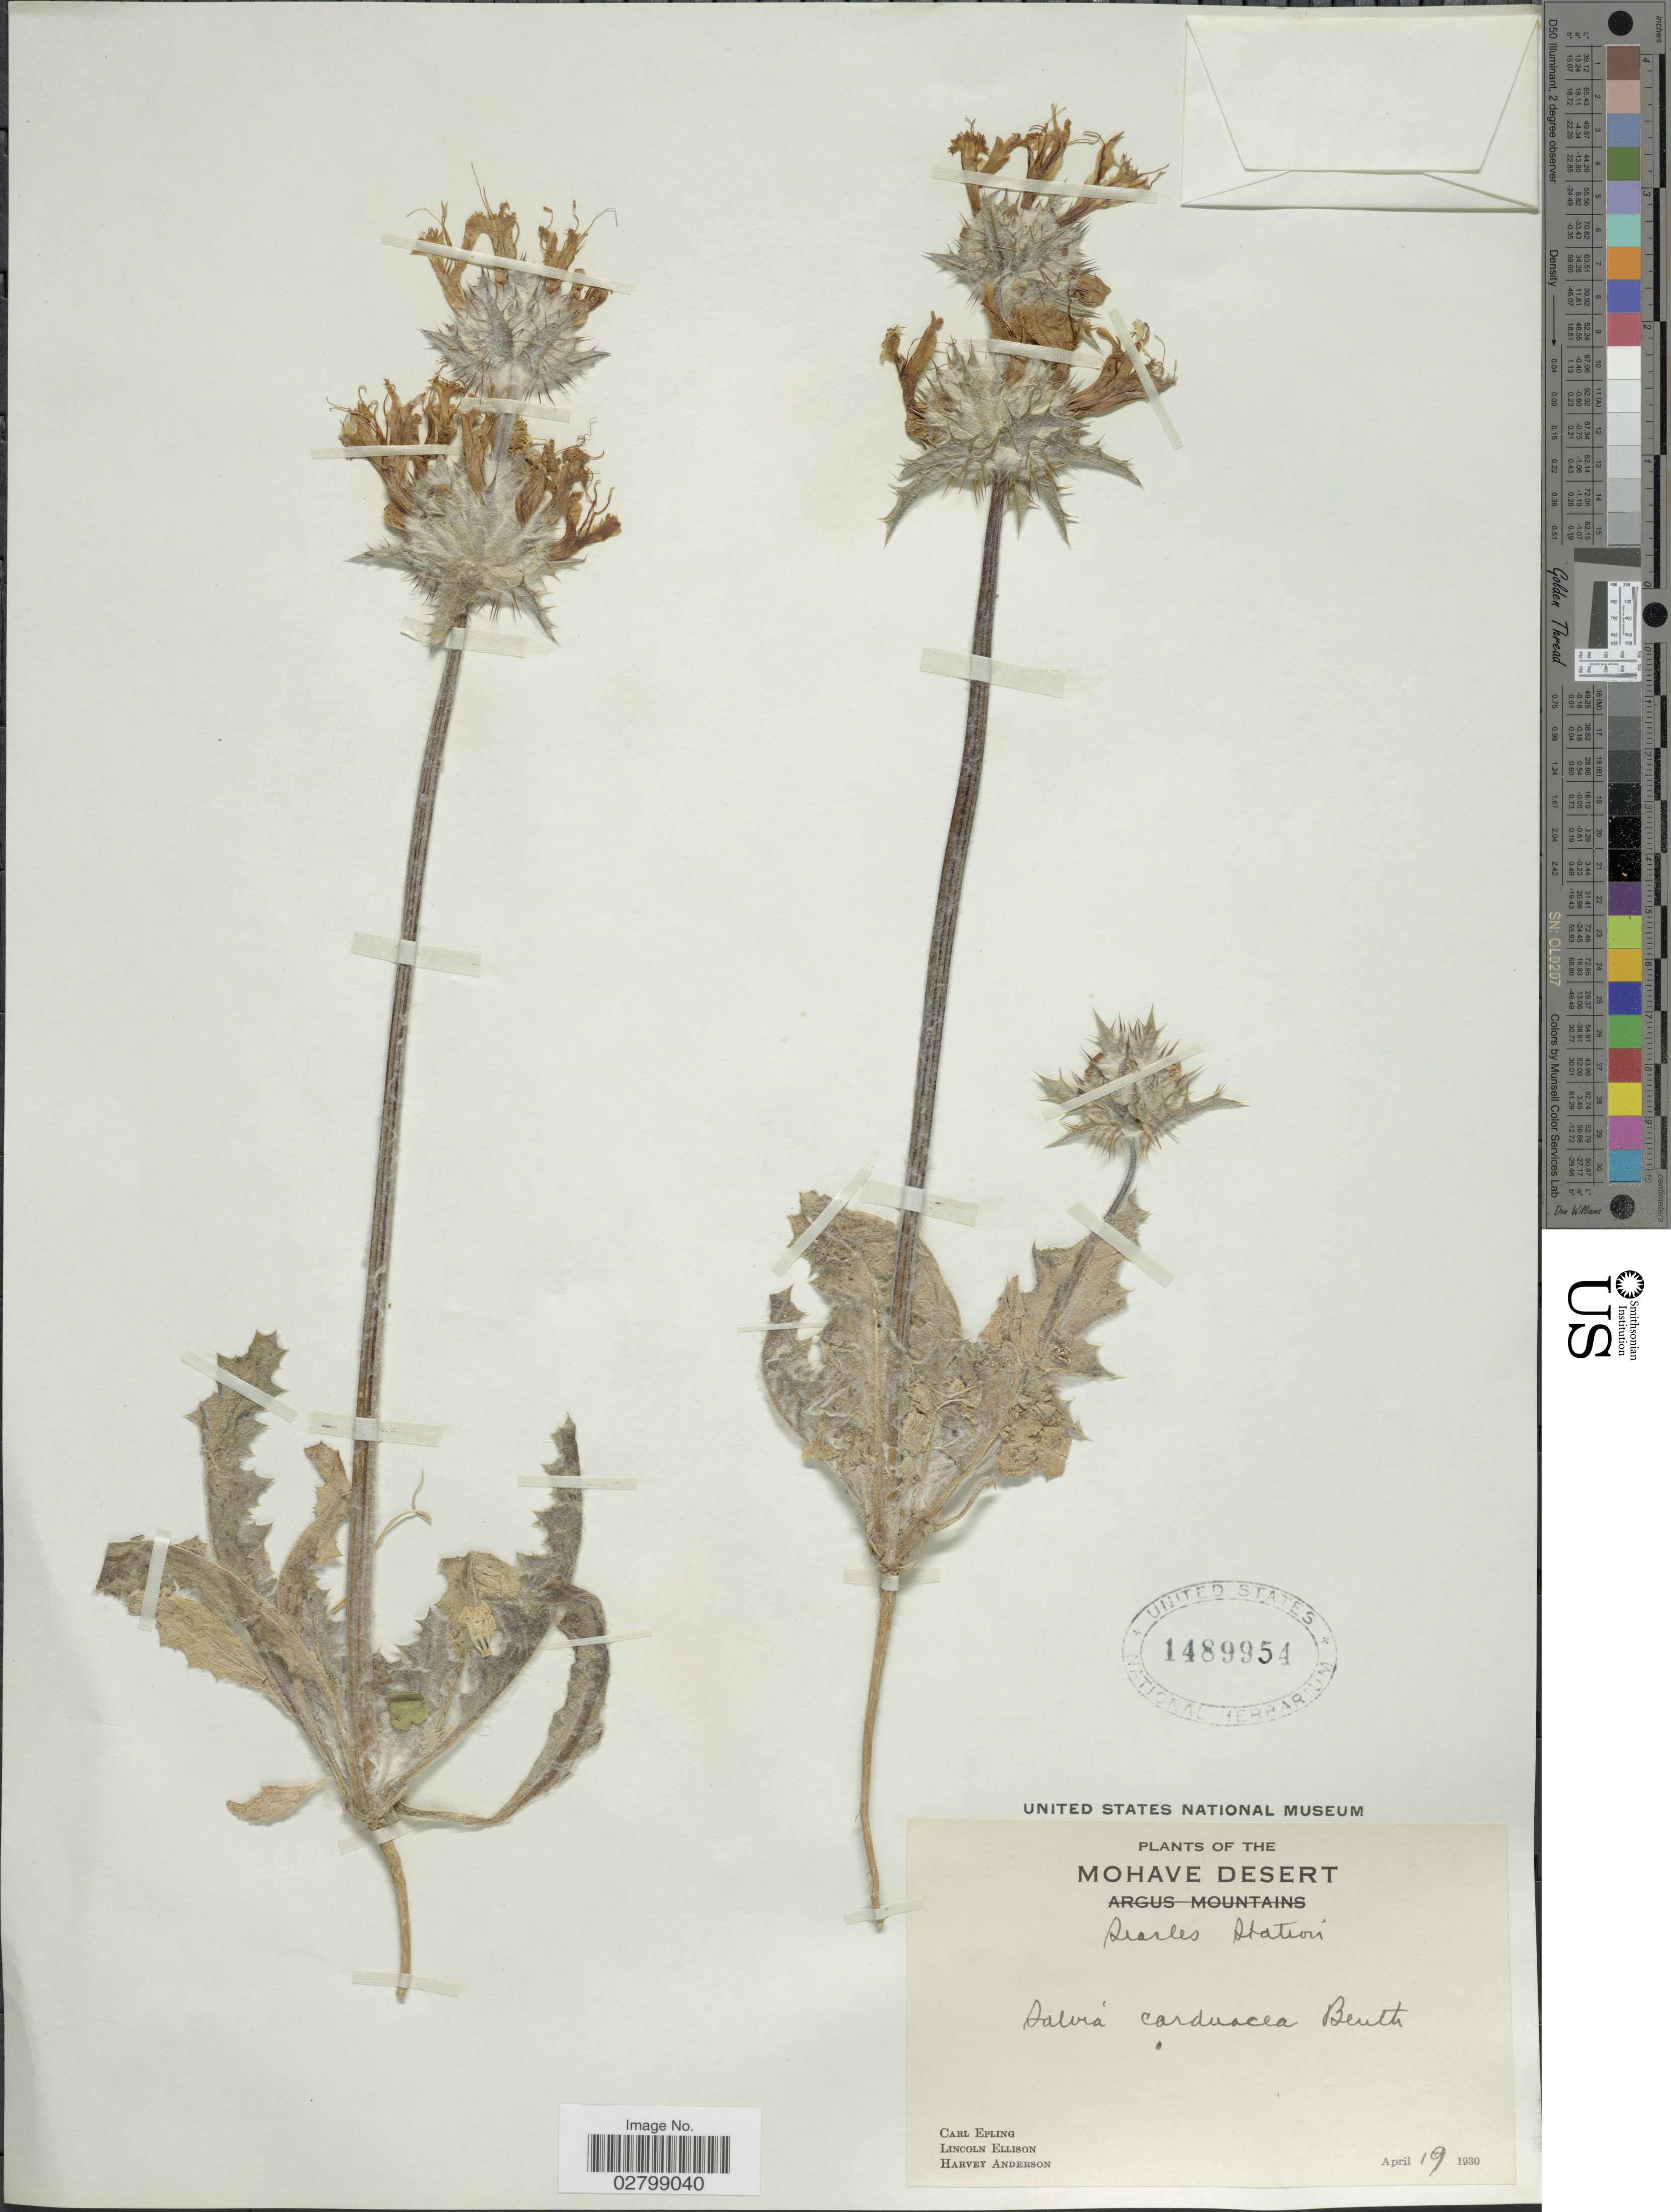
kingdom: Plantae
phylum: Tracheophyta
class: Magnoliopsida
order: Lamiales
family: Lamiaceae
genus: Salvia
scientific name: Salvia carduacea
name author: Benth.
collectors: C. C. Epling, L. Ellison & H. Anderson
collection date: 1930-04-19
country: United States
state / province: California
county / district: Kern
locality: Mohave Desert, Searles Station.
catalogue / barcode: US 1489954